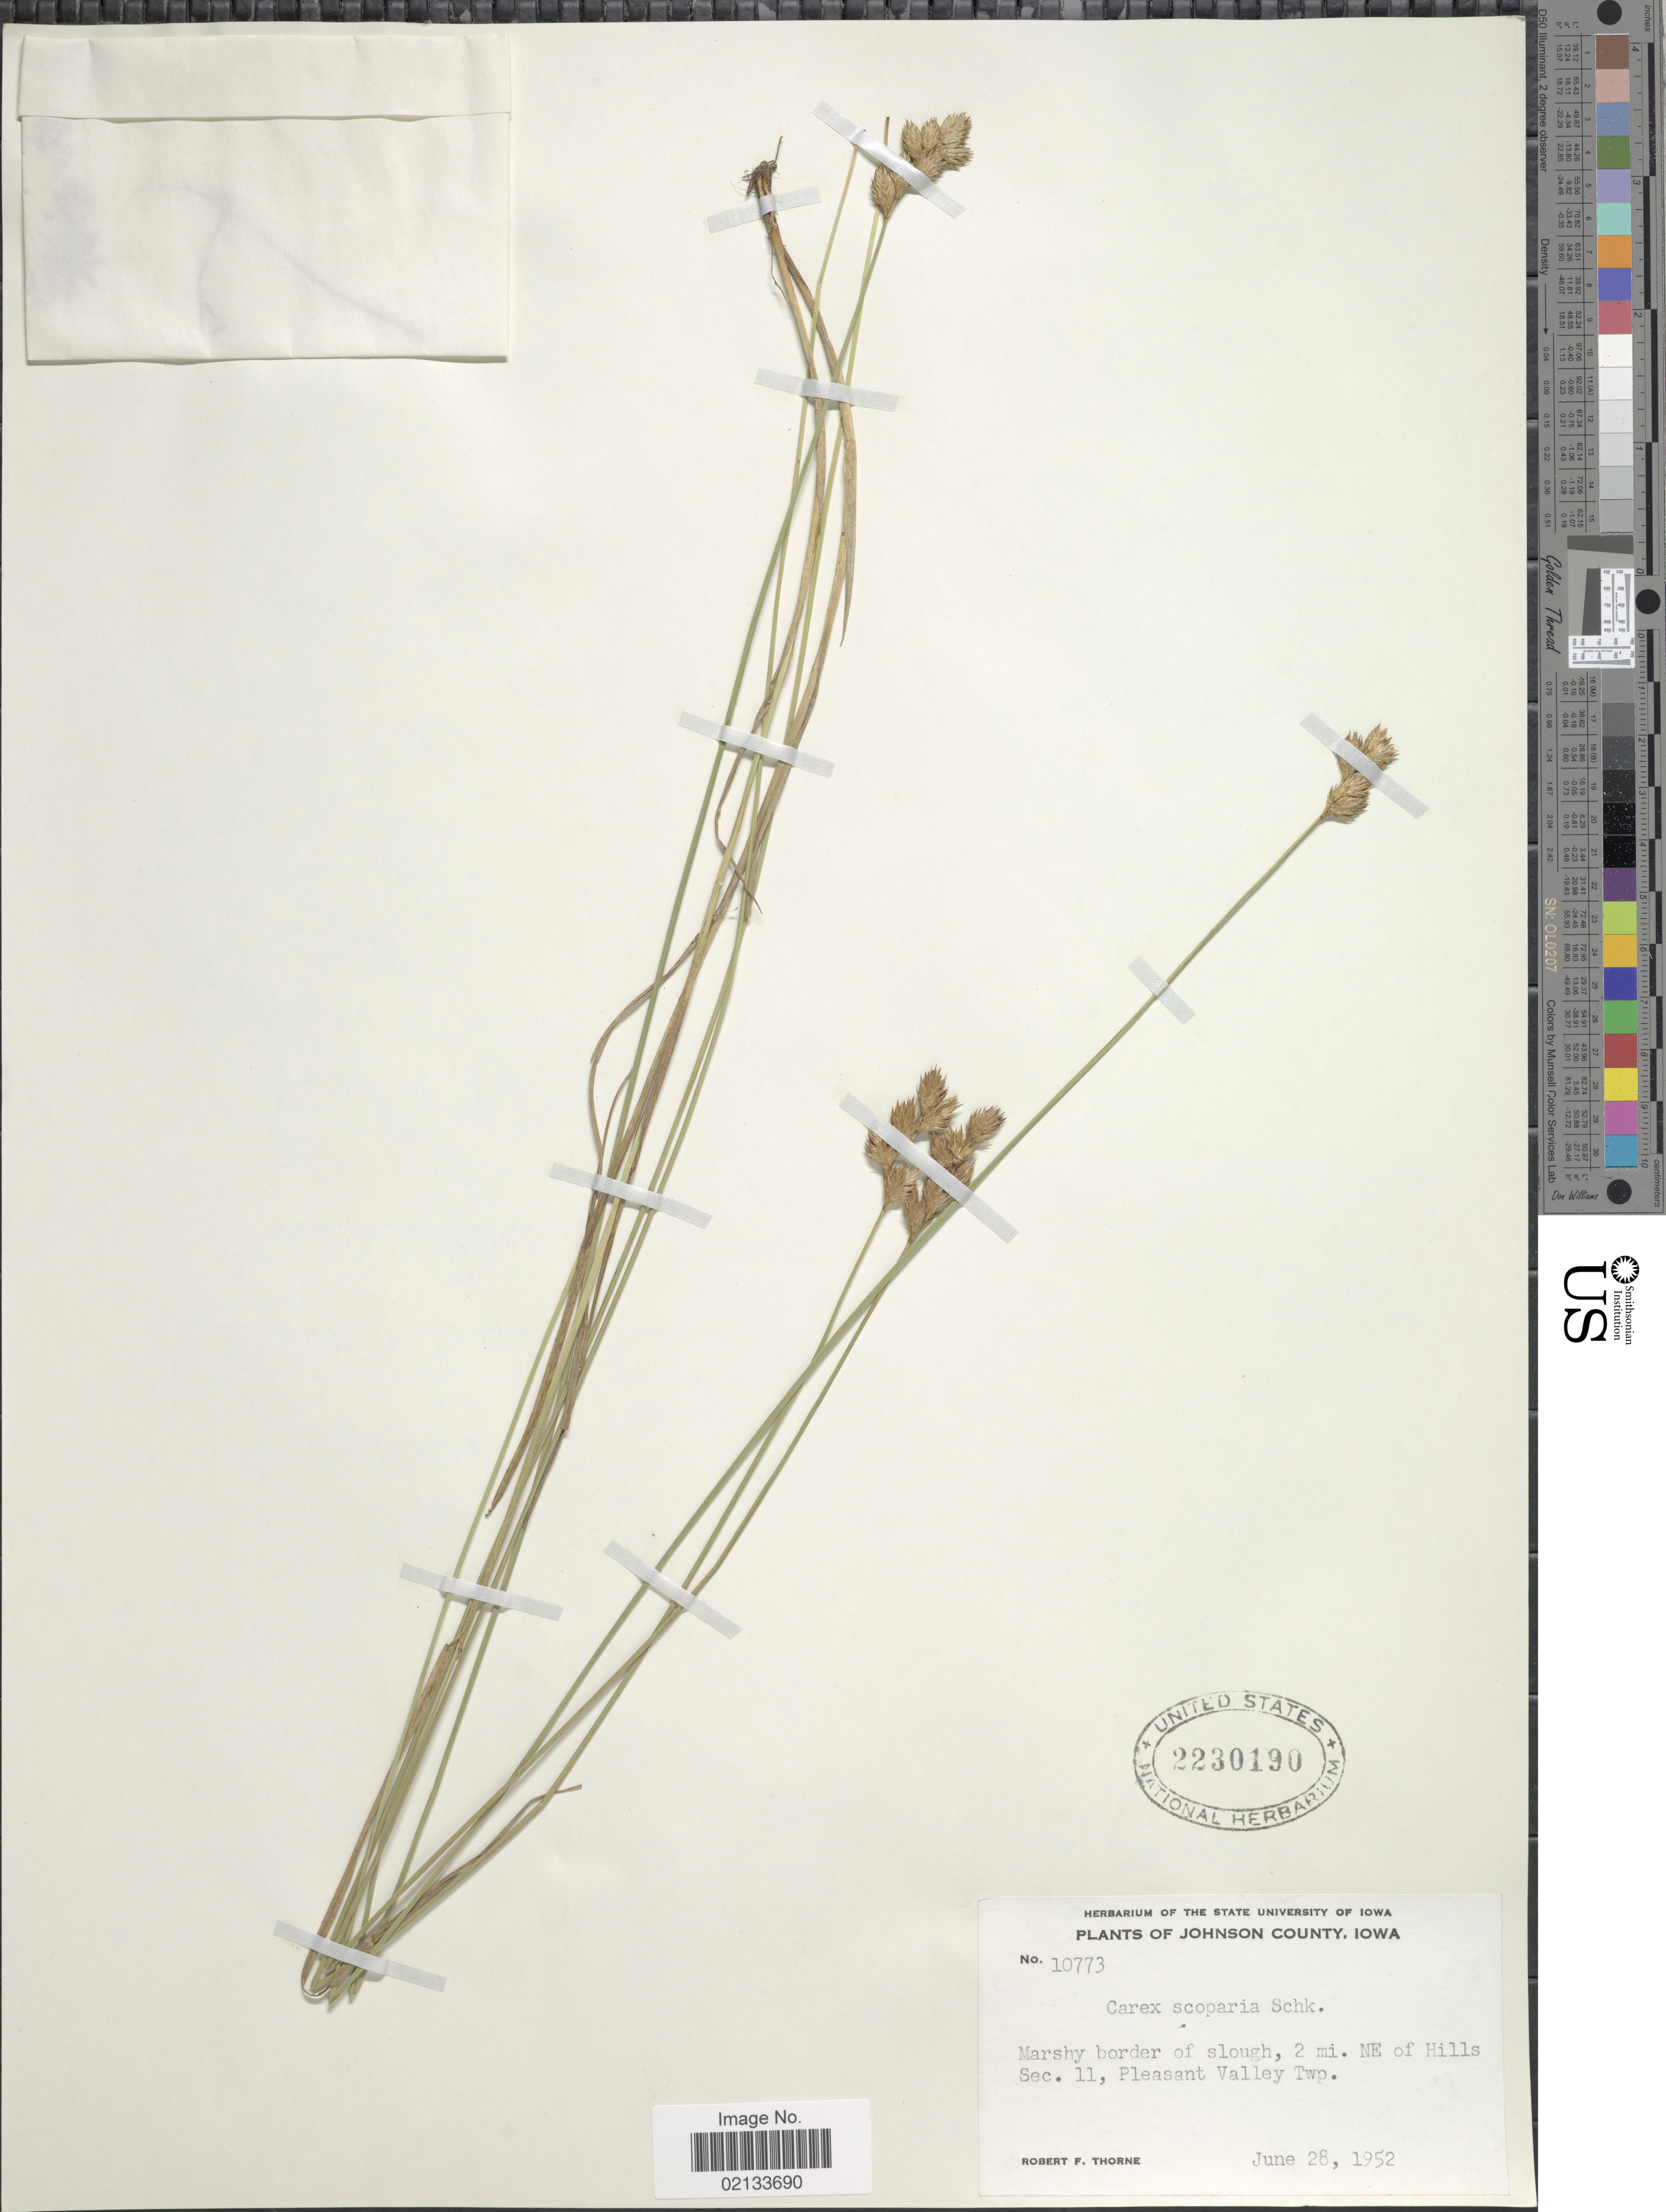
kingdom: Plantae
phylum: Tracheophyta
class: Liliopsida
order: Poales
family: Cyperaceae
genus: Carex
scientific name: Carex scoparia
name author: Schkuhr ex Willd.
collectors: R. F. Thorne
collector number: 10773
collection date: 1952-06-28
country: United States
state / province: Iowa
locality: Johnson County, Marshy border of slough, 2 mi NE of Hills Sec. 11, Pleasant Valley Twp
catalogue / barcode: US 2230190